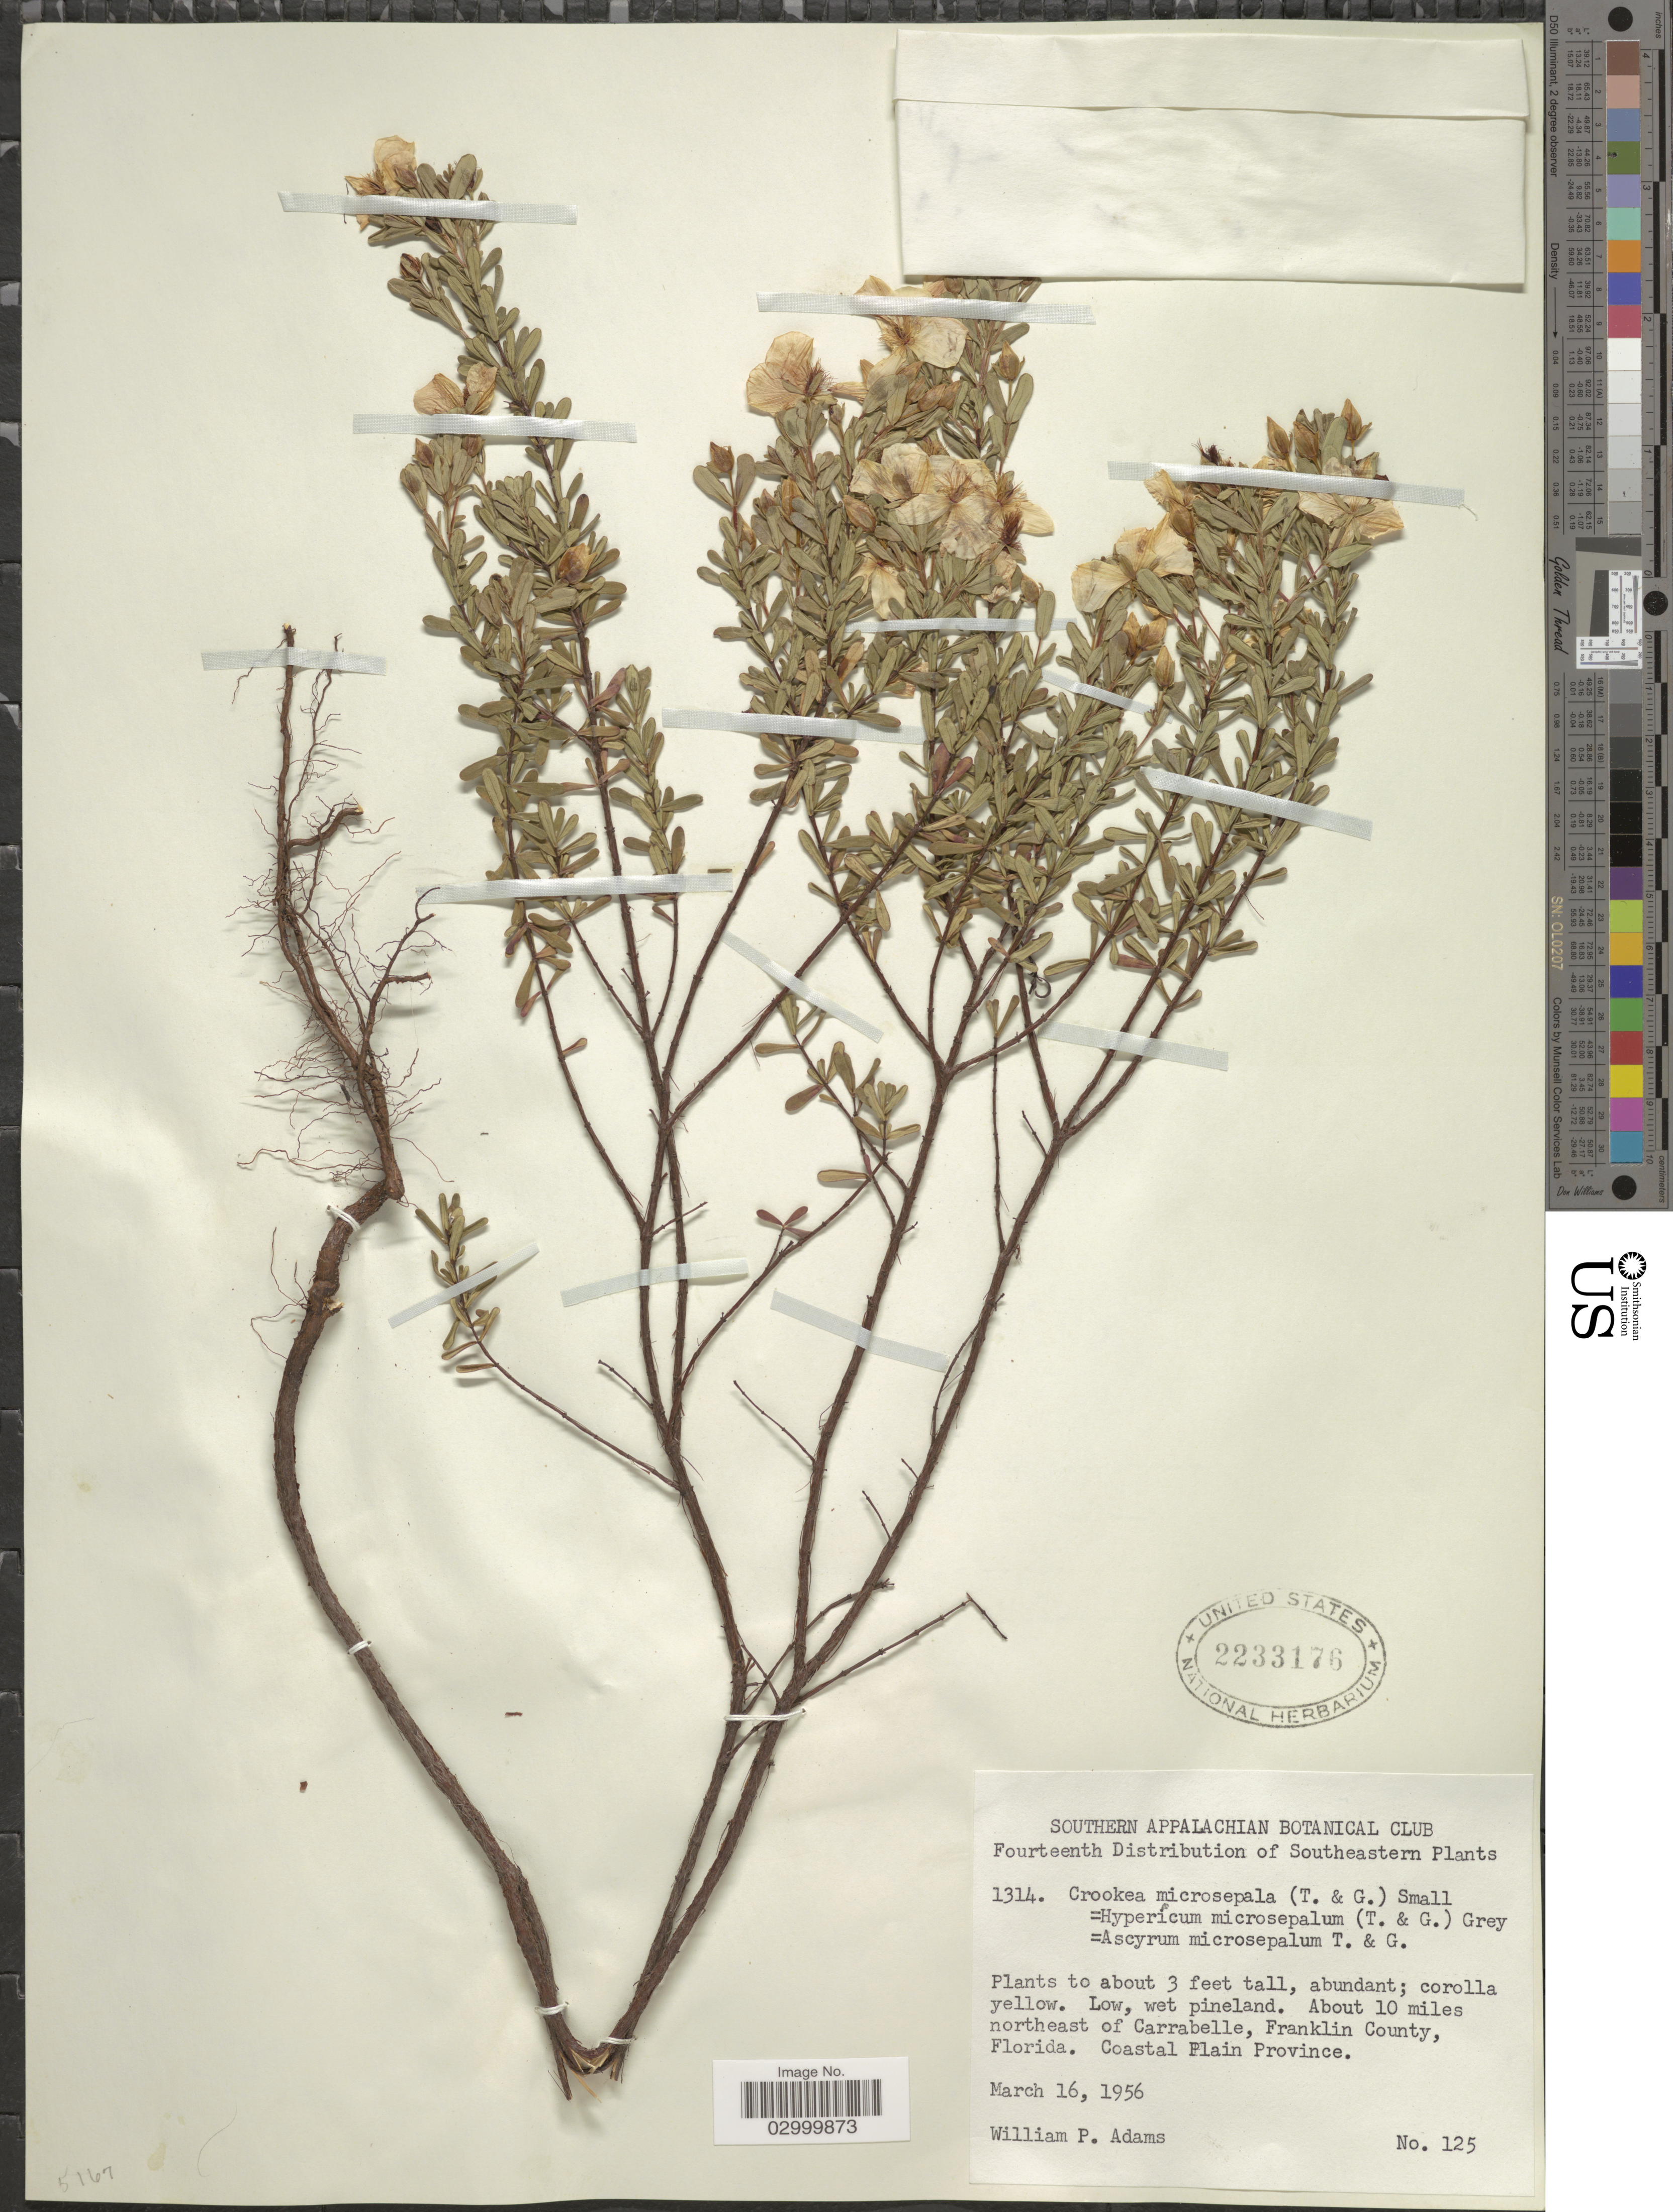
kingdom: Plantae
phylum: Tracheophyta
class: Magnoliopsida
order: Malpighiales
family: Hypericaceae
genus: Hypericum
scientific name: Hypericum microsepalum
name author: (Torr. & A. Gray) A. Gray ex S. Watson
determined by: Strong, Mark T., (BOT), Smithsonian Institution - National Museum of Natural History (UNITED STATES)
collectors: W. P. Adams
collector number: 125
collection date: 1956-03-16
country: United States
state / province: Florida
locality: Southeastern. About 10 miles northeast of Carrabelle, Franklin County, Florida. Coastal Plain Province.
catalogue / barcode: US 2233176